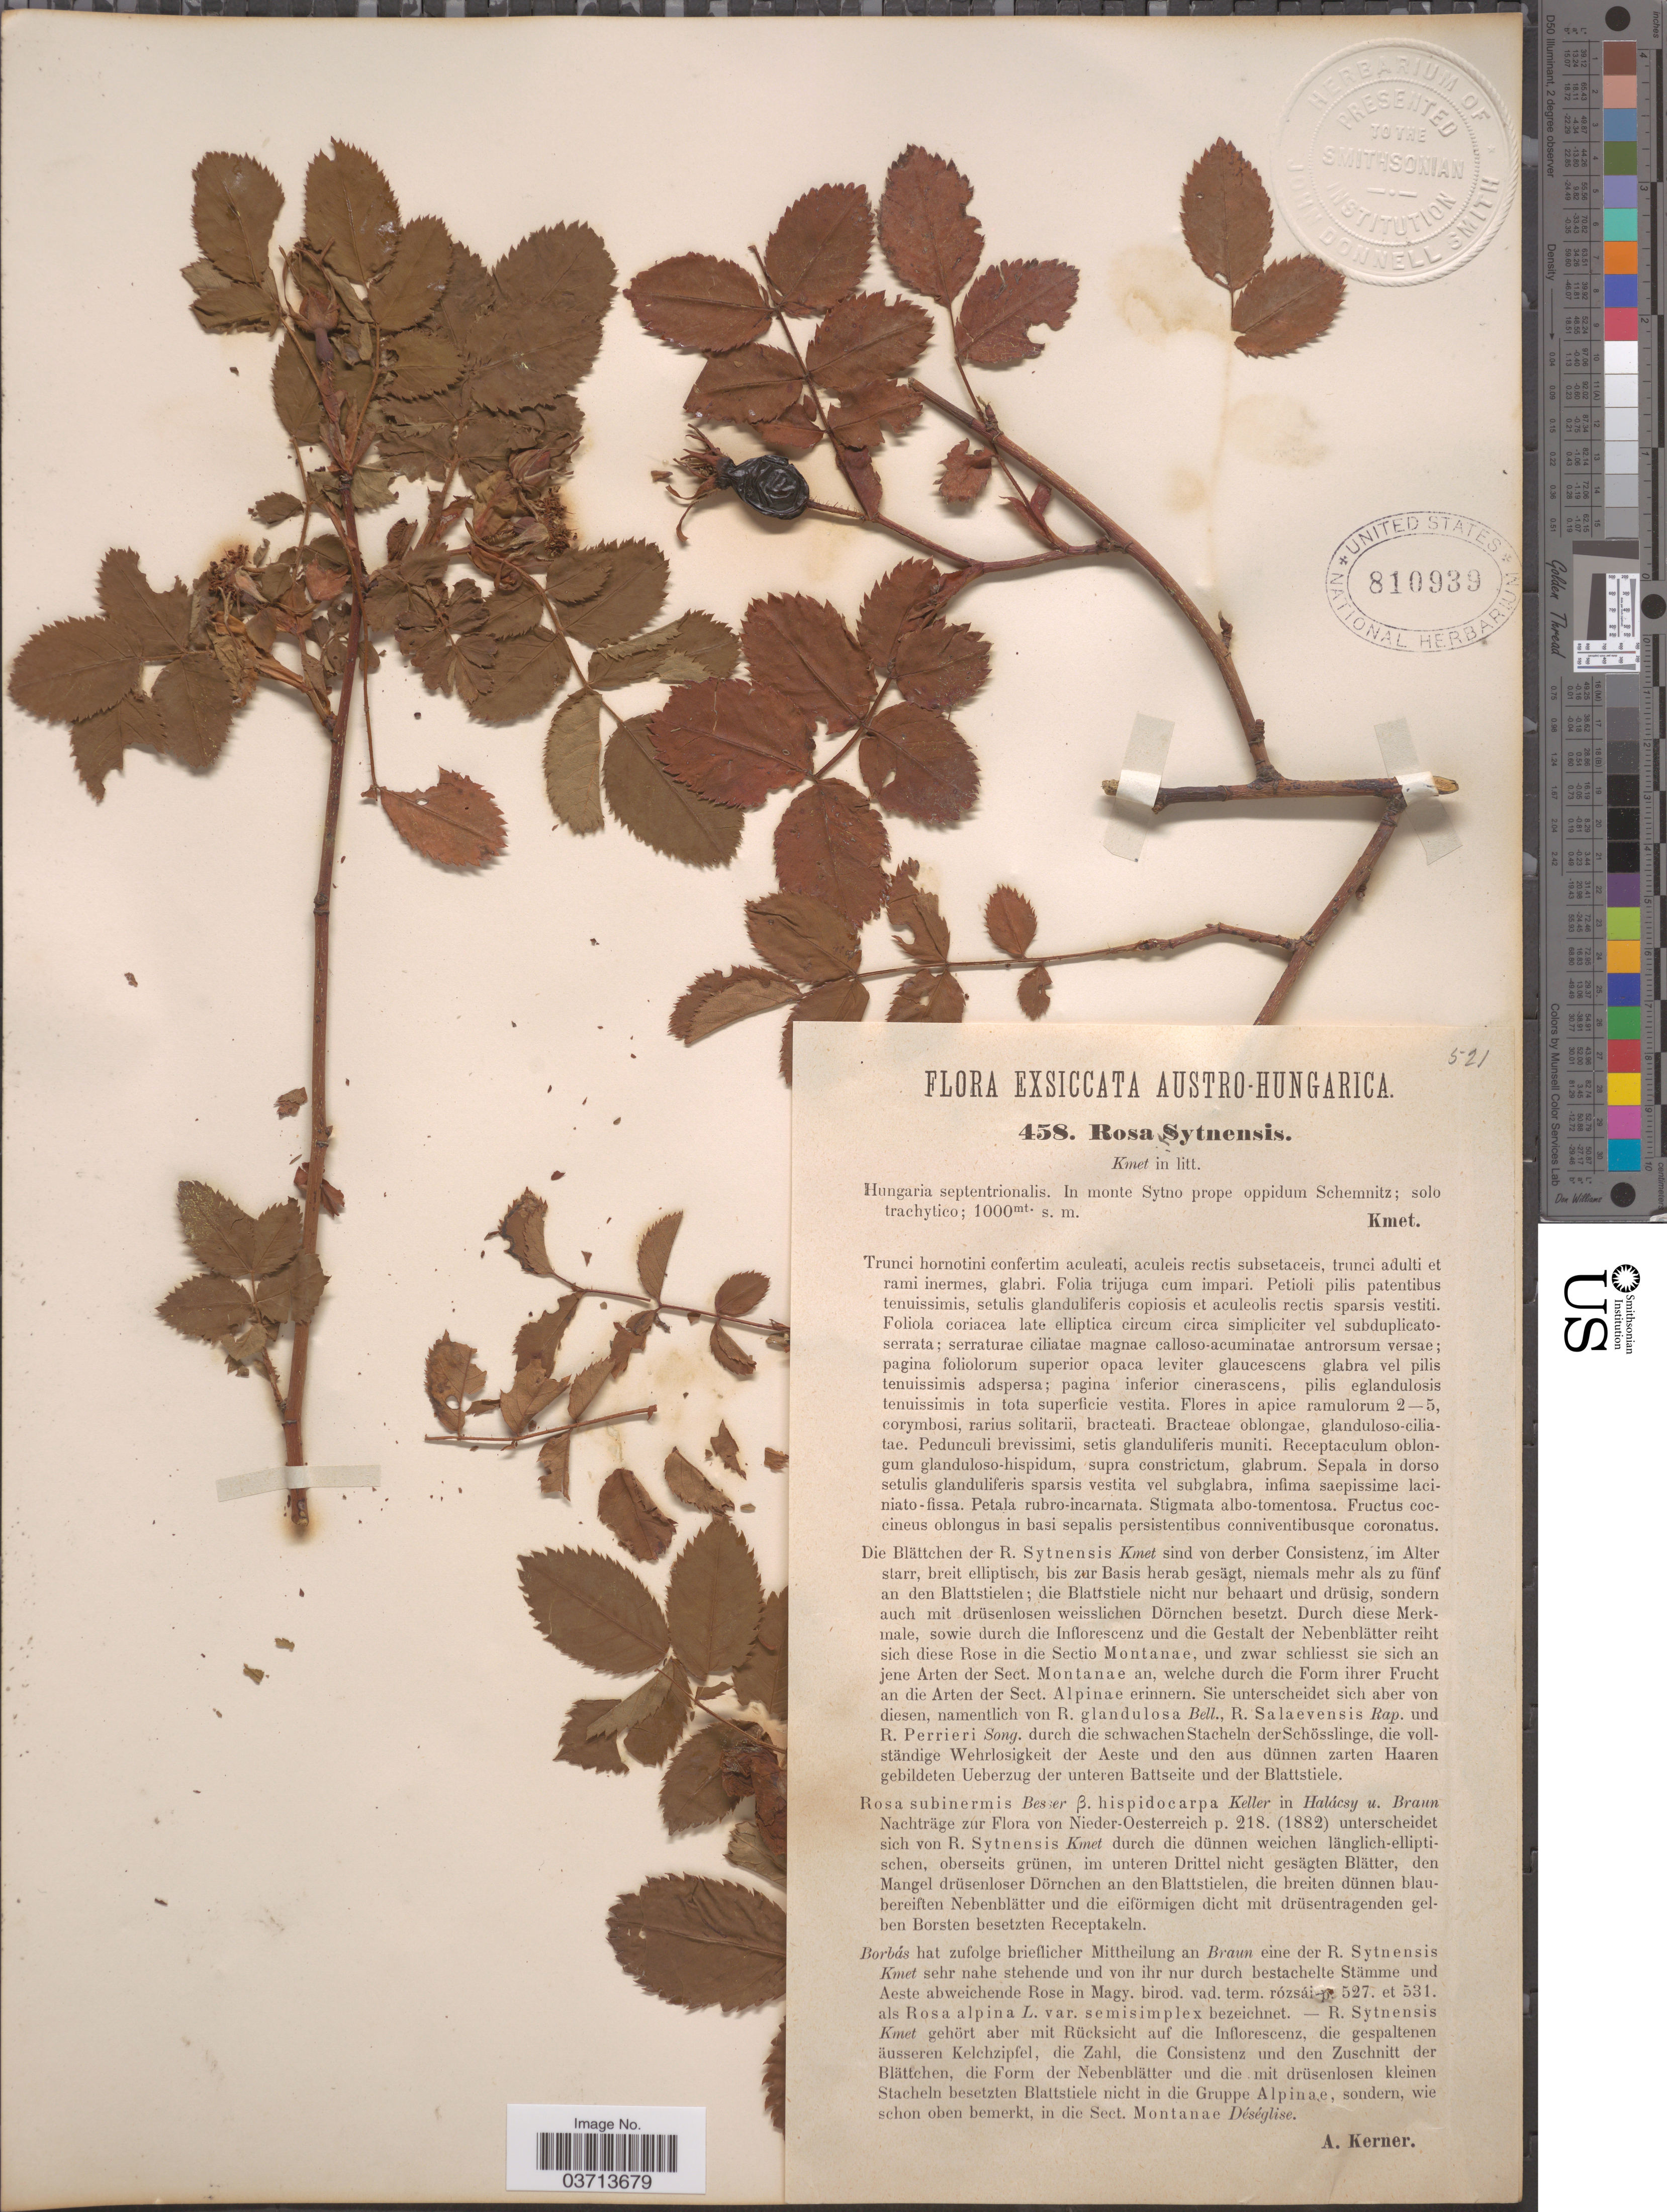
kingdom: Plantae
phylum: Tracheophyta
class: Magnoliopsida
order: Rosales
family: Rosaceae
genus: Rosa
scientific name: Rosa sytnensis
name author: Kmet ex A. Kern.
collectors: A. Kmet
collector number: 458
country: Hungary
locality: Austro-Hungarica. Hungaria septentrionalis. In monte Sytno prope oppidum Schemnitz.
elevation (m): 1000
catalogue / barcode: US 810939